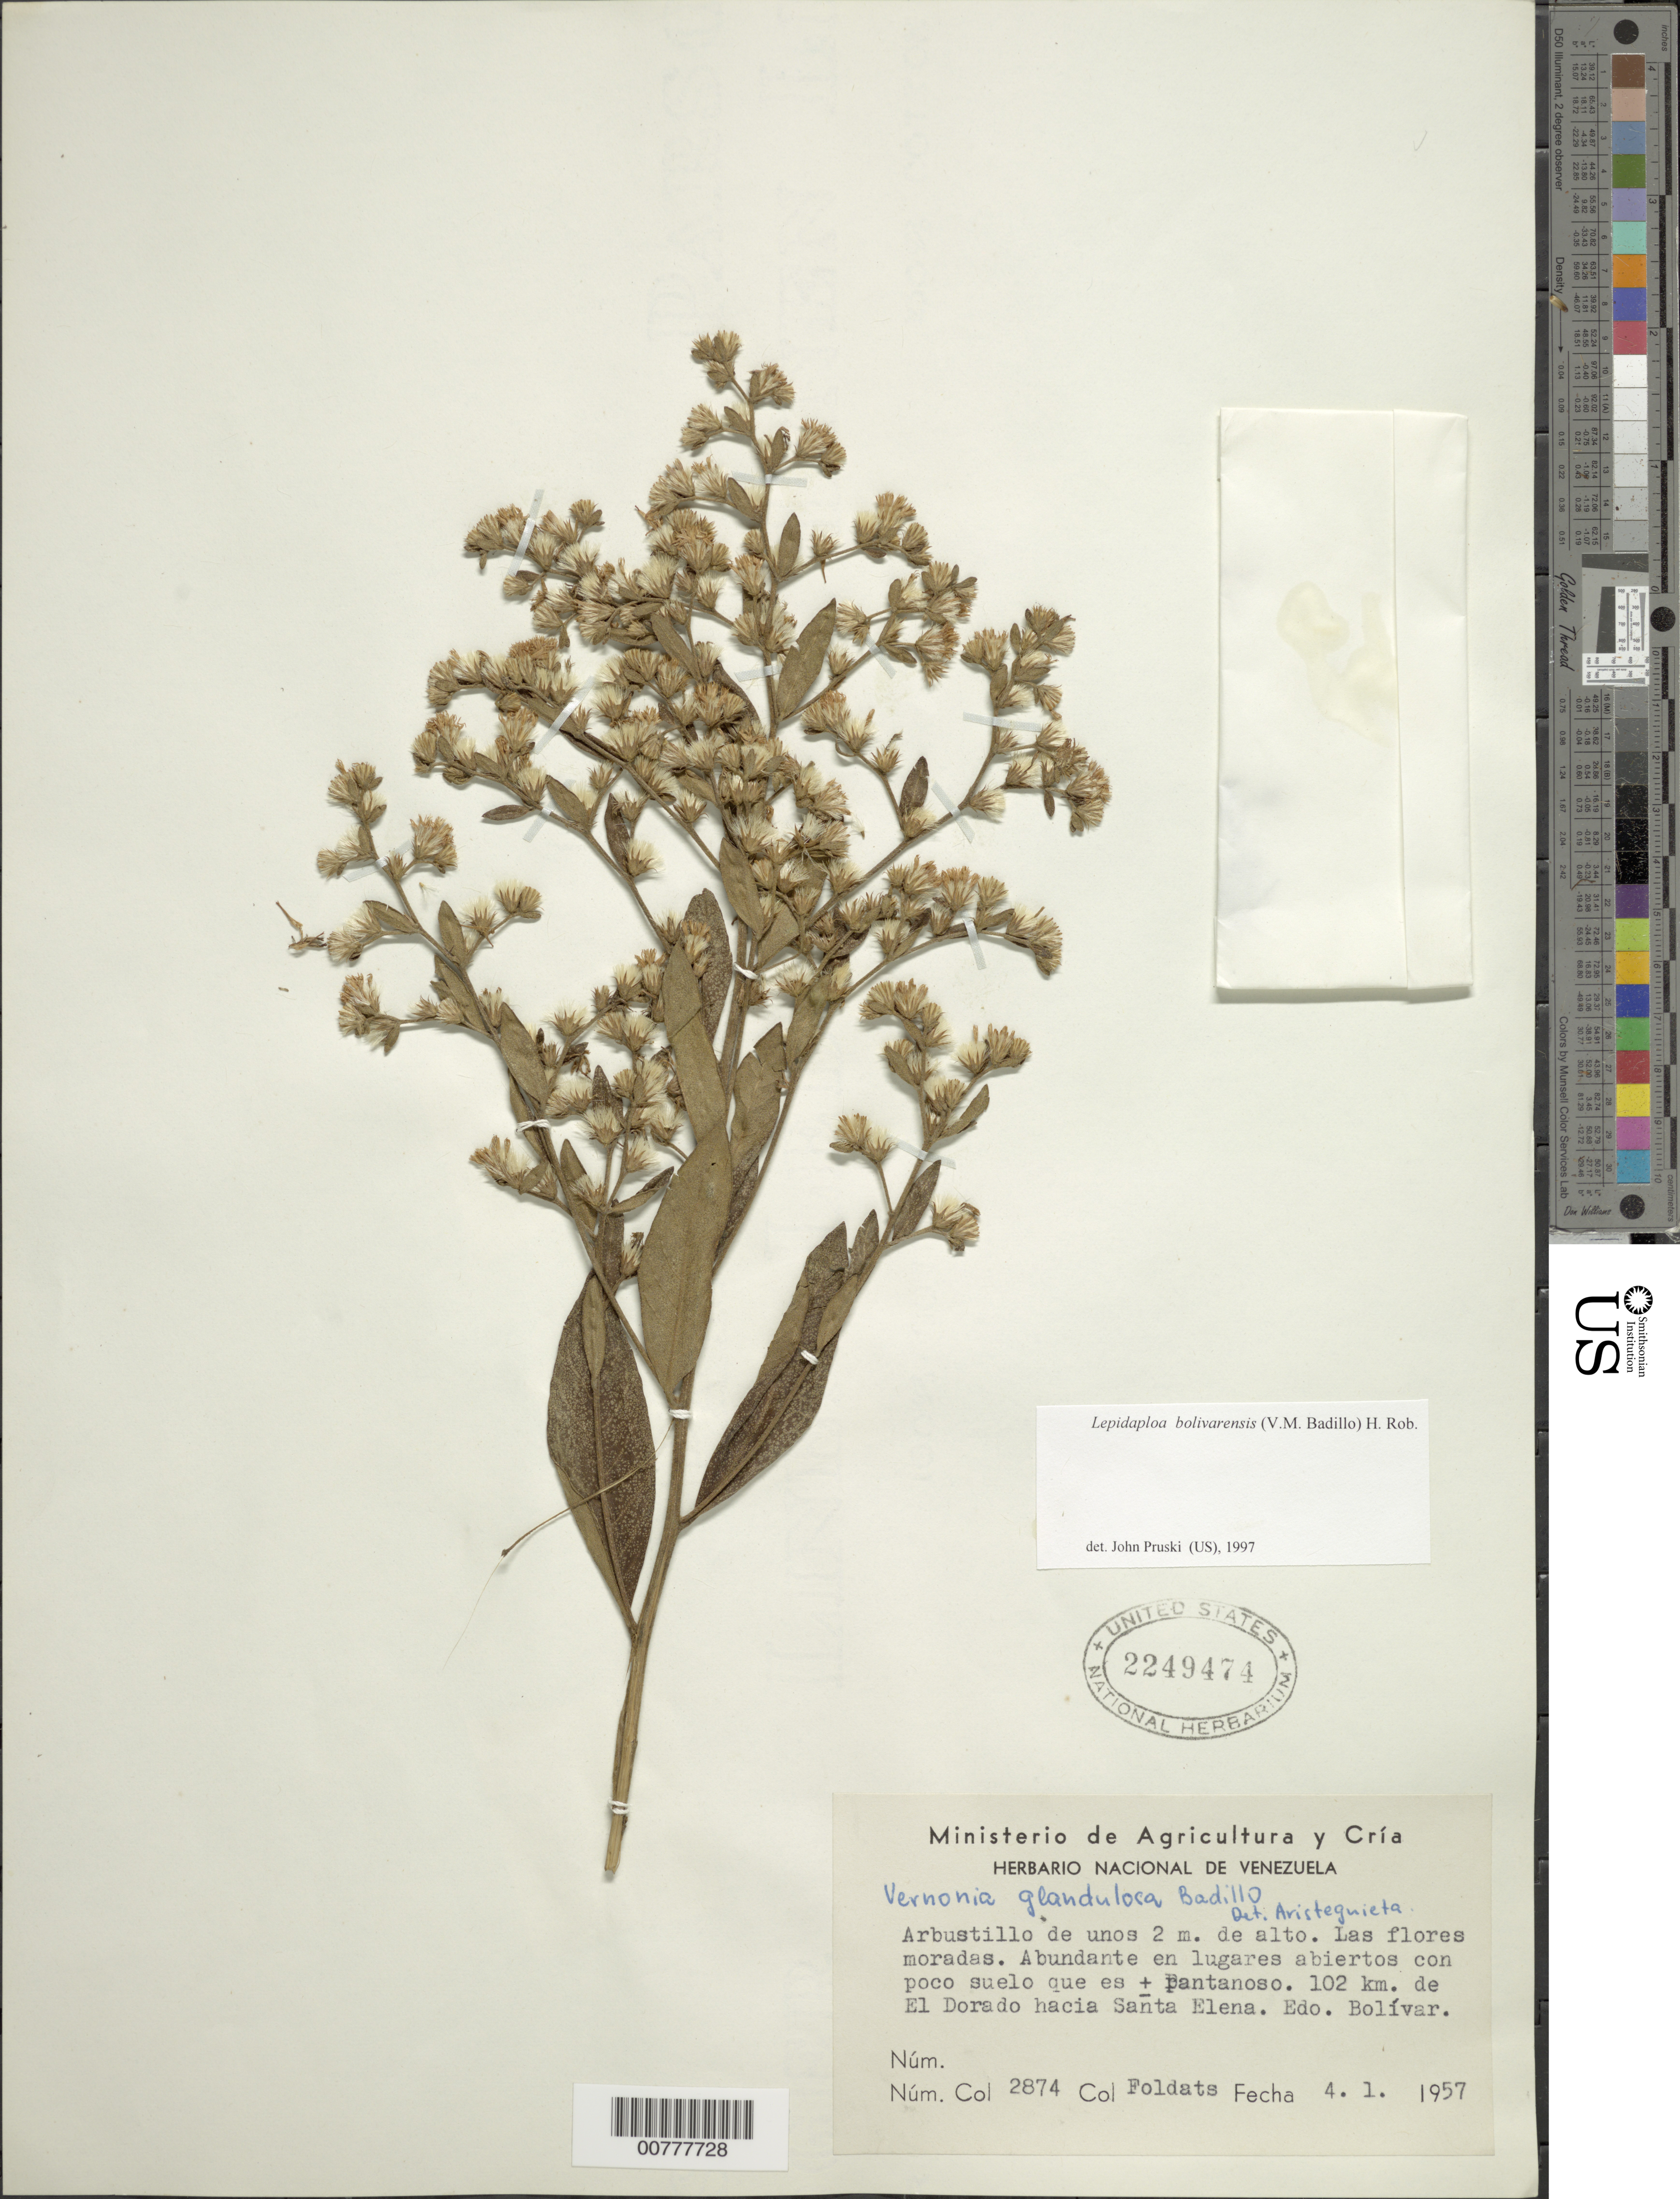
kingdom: Plantae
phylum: Tracheophyta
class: Magnoliopsida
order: Asterales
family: Asteraceae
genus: Lepidaploa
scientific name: Lepidaploa bolivarensis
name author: (V.M. Badillo) H. Rob.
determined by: Pruski, J. F.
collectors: E. Foldats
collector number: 2874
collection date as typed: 4-Jan-57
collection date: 1957-01-04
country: Venezuela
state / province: Bolívar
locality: El Dorado, 102 km hacia Santa Elena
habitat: Lugares abiertas con poco suelo que es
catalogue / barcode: US 2249474